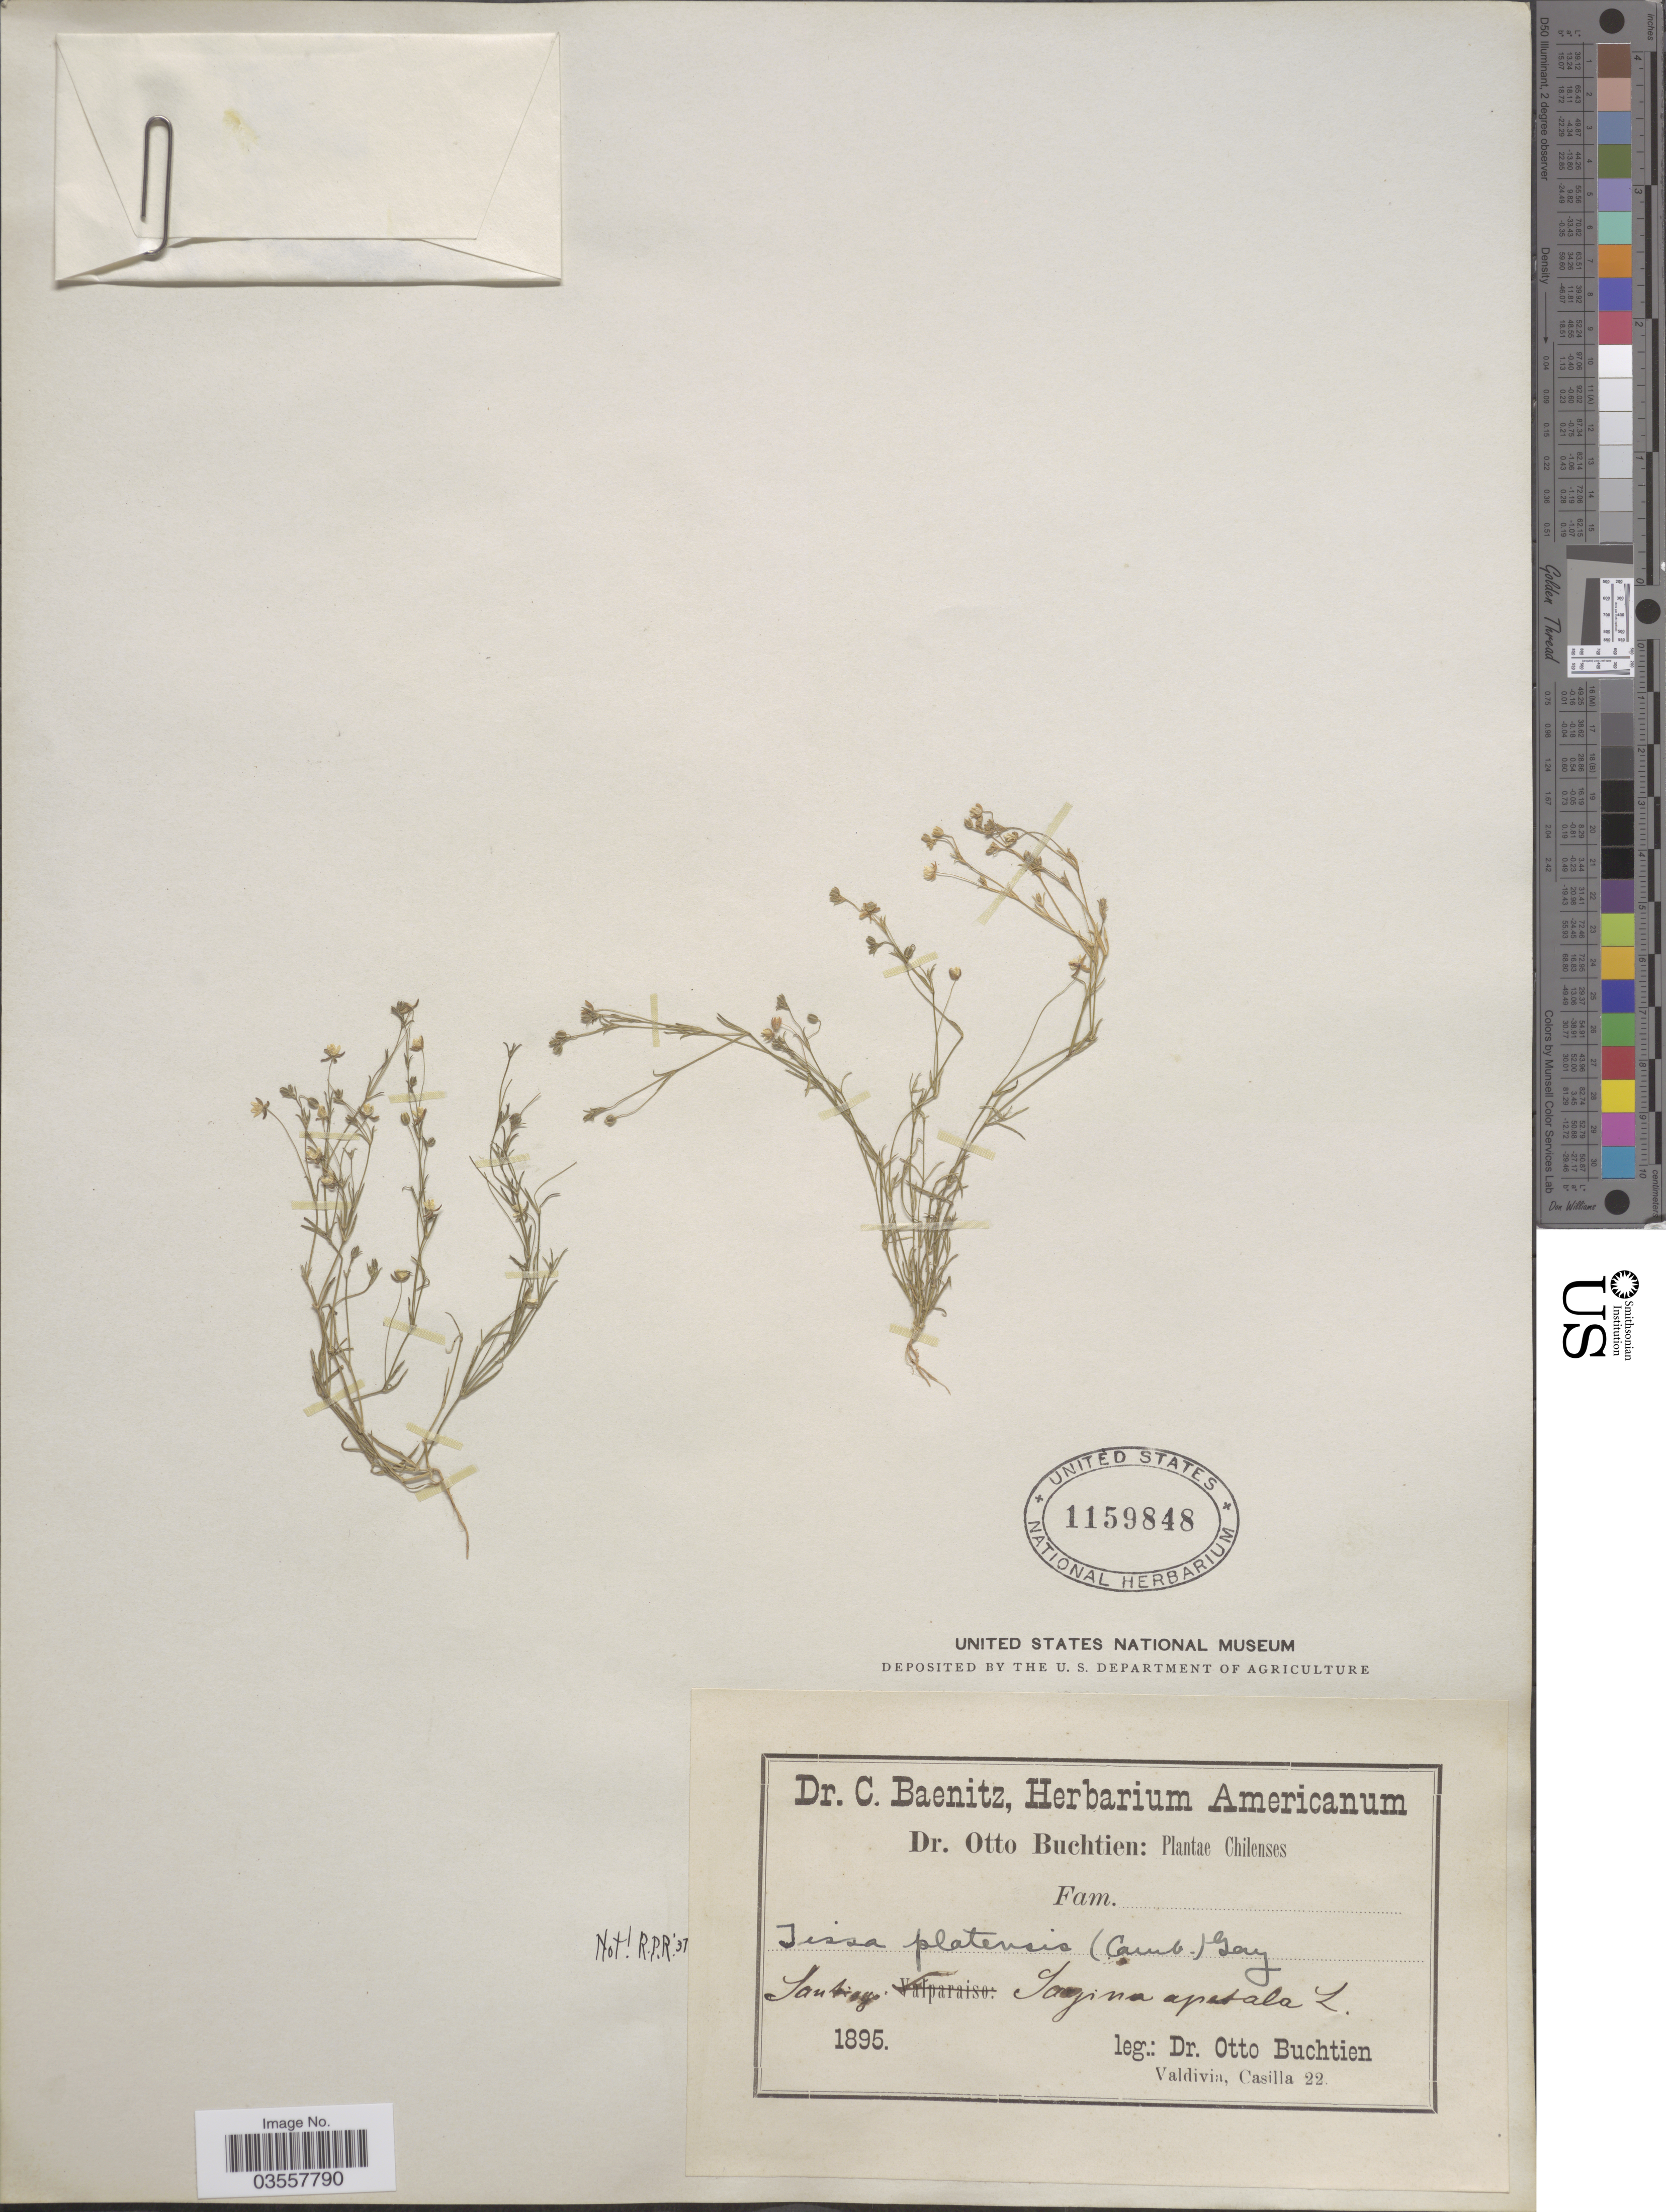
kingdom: Plantae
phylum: Tracheophyta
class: Magnoliopsida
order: Caryophyllales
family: Caryophyllaceae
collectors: O. Buchtien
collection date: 1895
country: Chile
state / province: Región Metropolitana (RM)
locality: Santiago.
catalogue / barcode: US 1159848